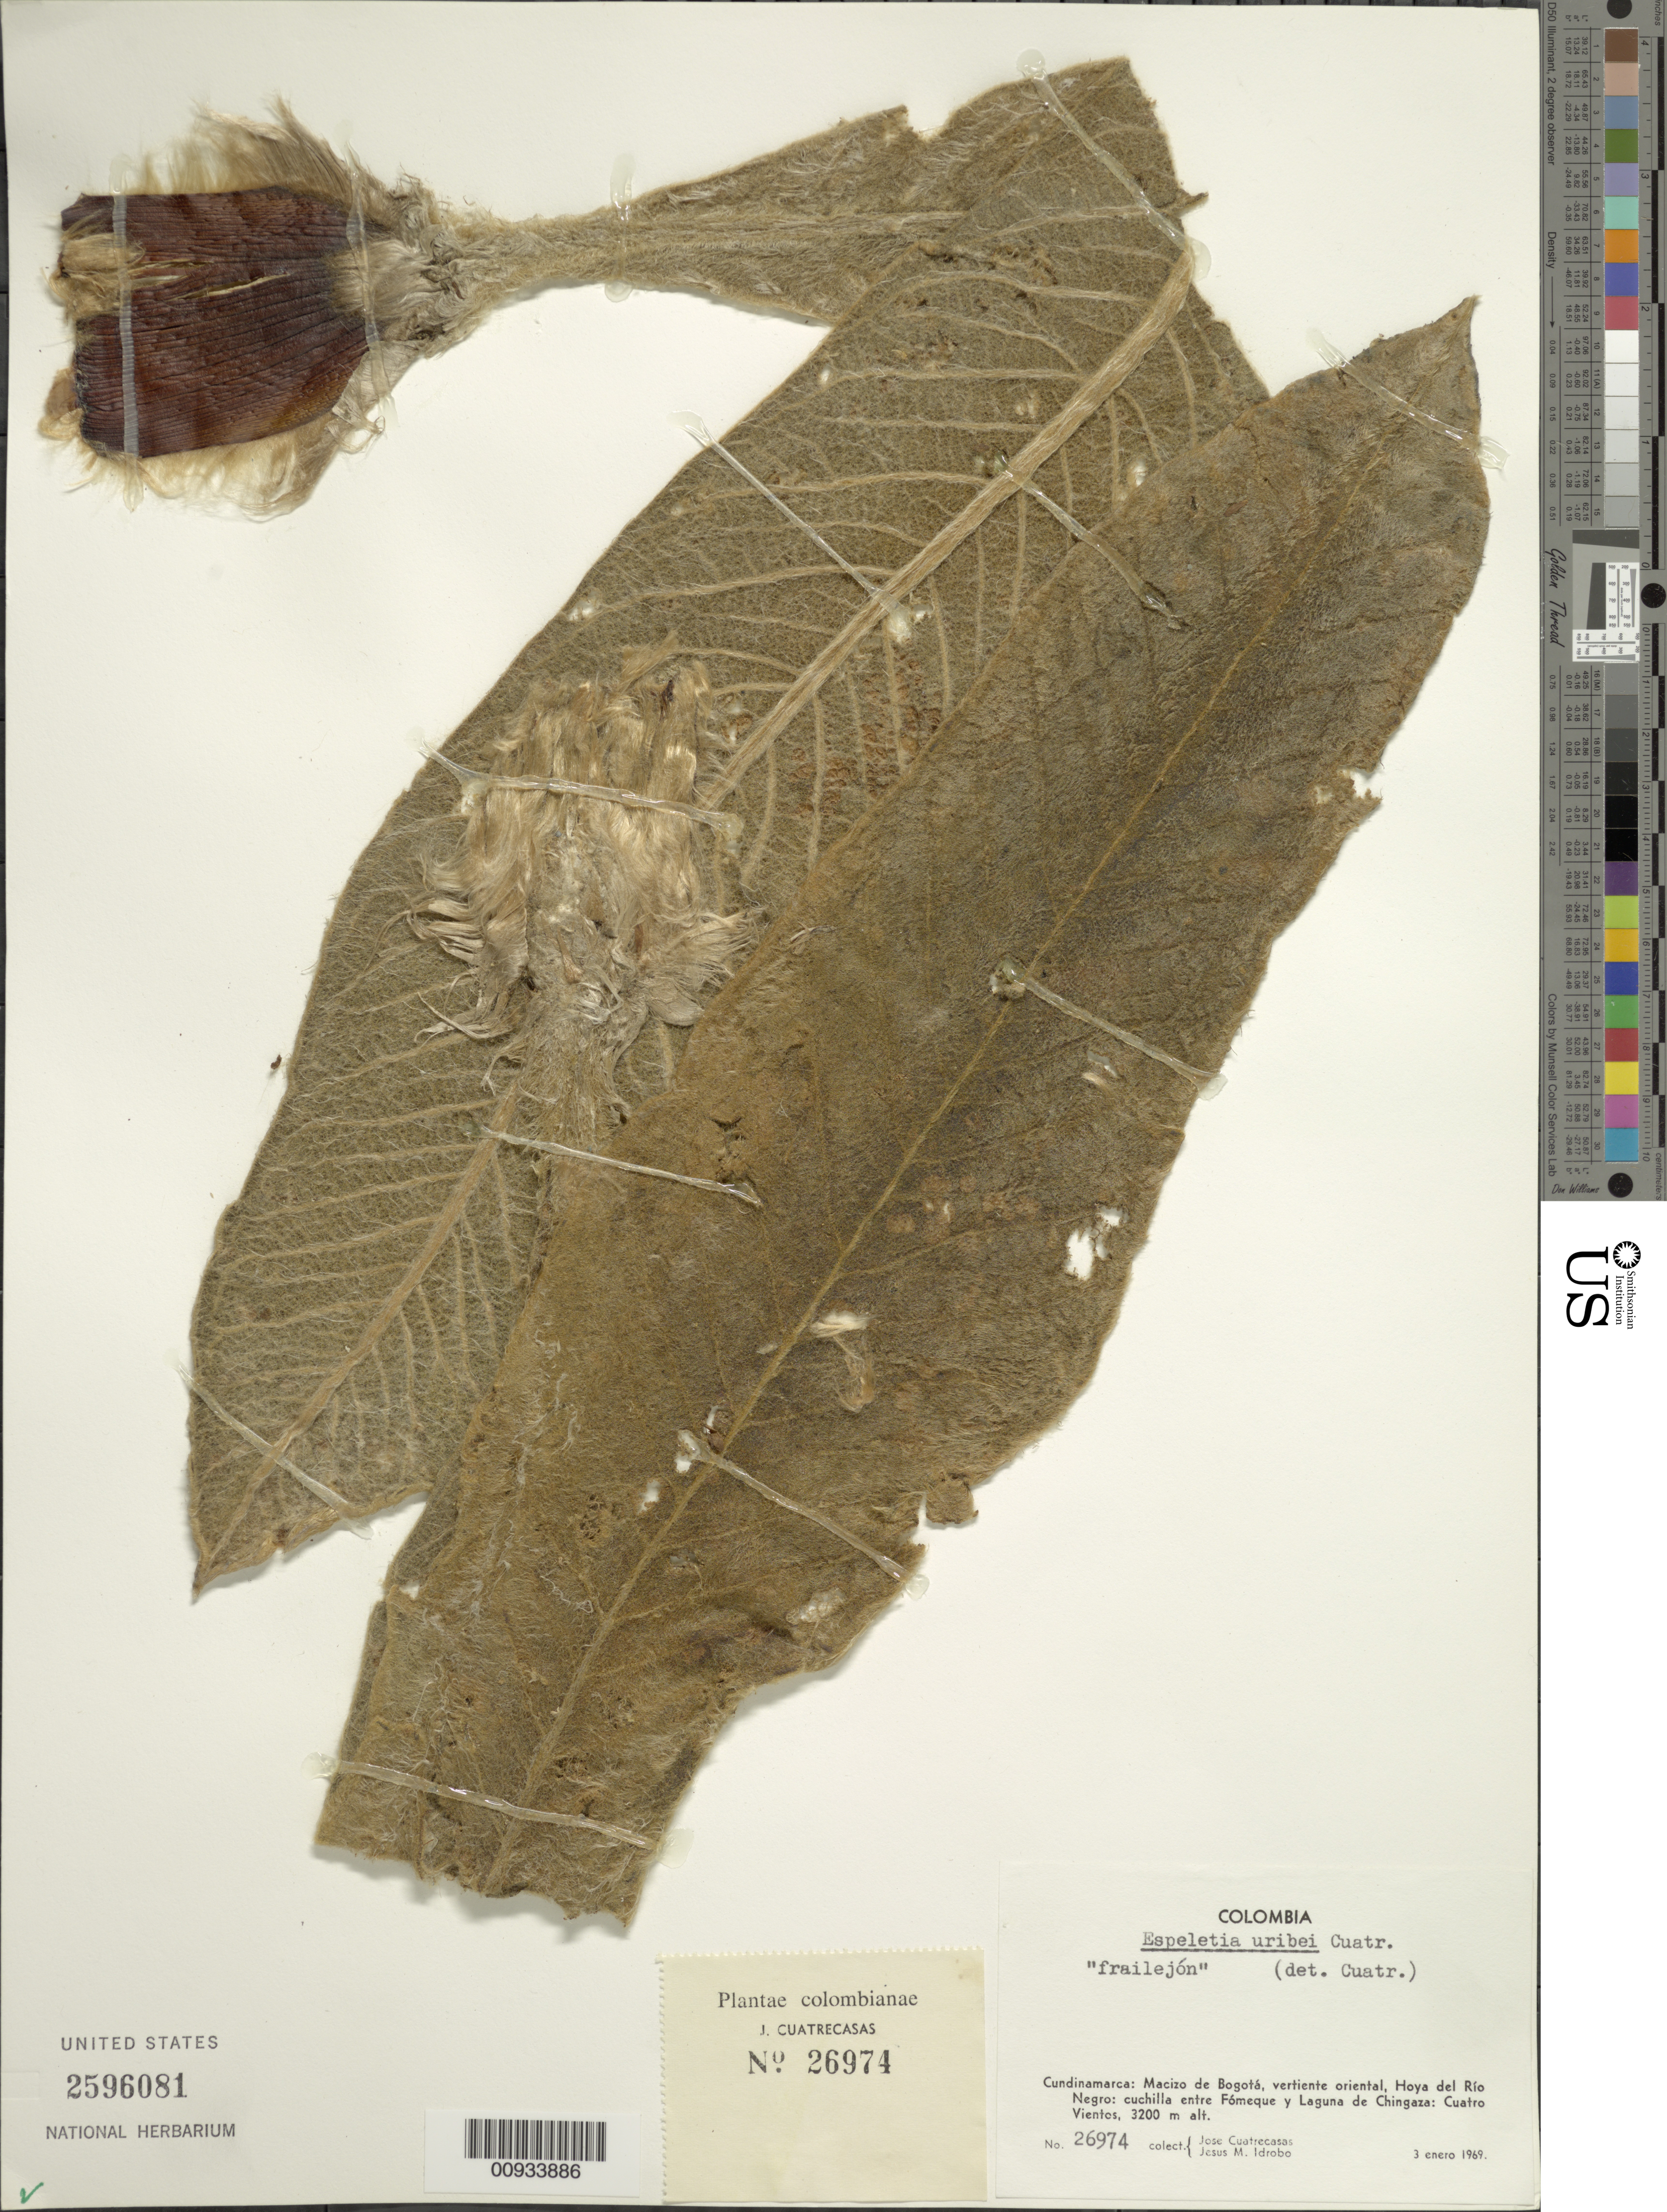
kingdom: Plantae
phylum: Tracheophyta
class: Magnoliopsida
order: Asterales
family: Asteraceae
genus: Espeletia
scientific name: Espeletia uribei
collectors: J. Cuatrecasas & J. M. Duque Jaramillo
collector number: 26974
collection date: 1969-01-03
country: Colombia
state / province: Cundinamarca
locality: Macizo de Bogota, vertiente oriental, Hoya del Rio Negro: cuchilla entre Fomeque y Laguna de Chingaza: Cuatro Vientos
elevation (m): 3200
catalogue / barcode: US 2596081